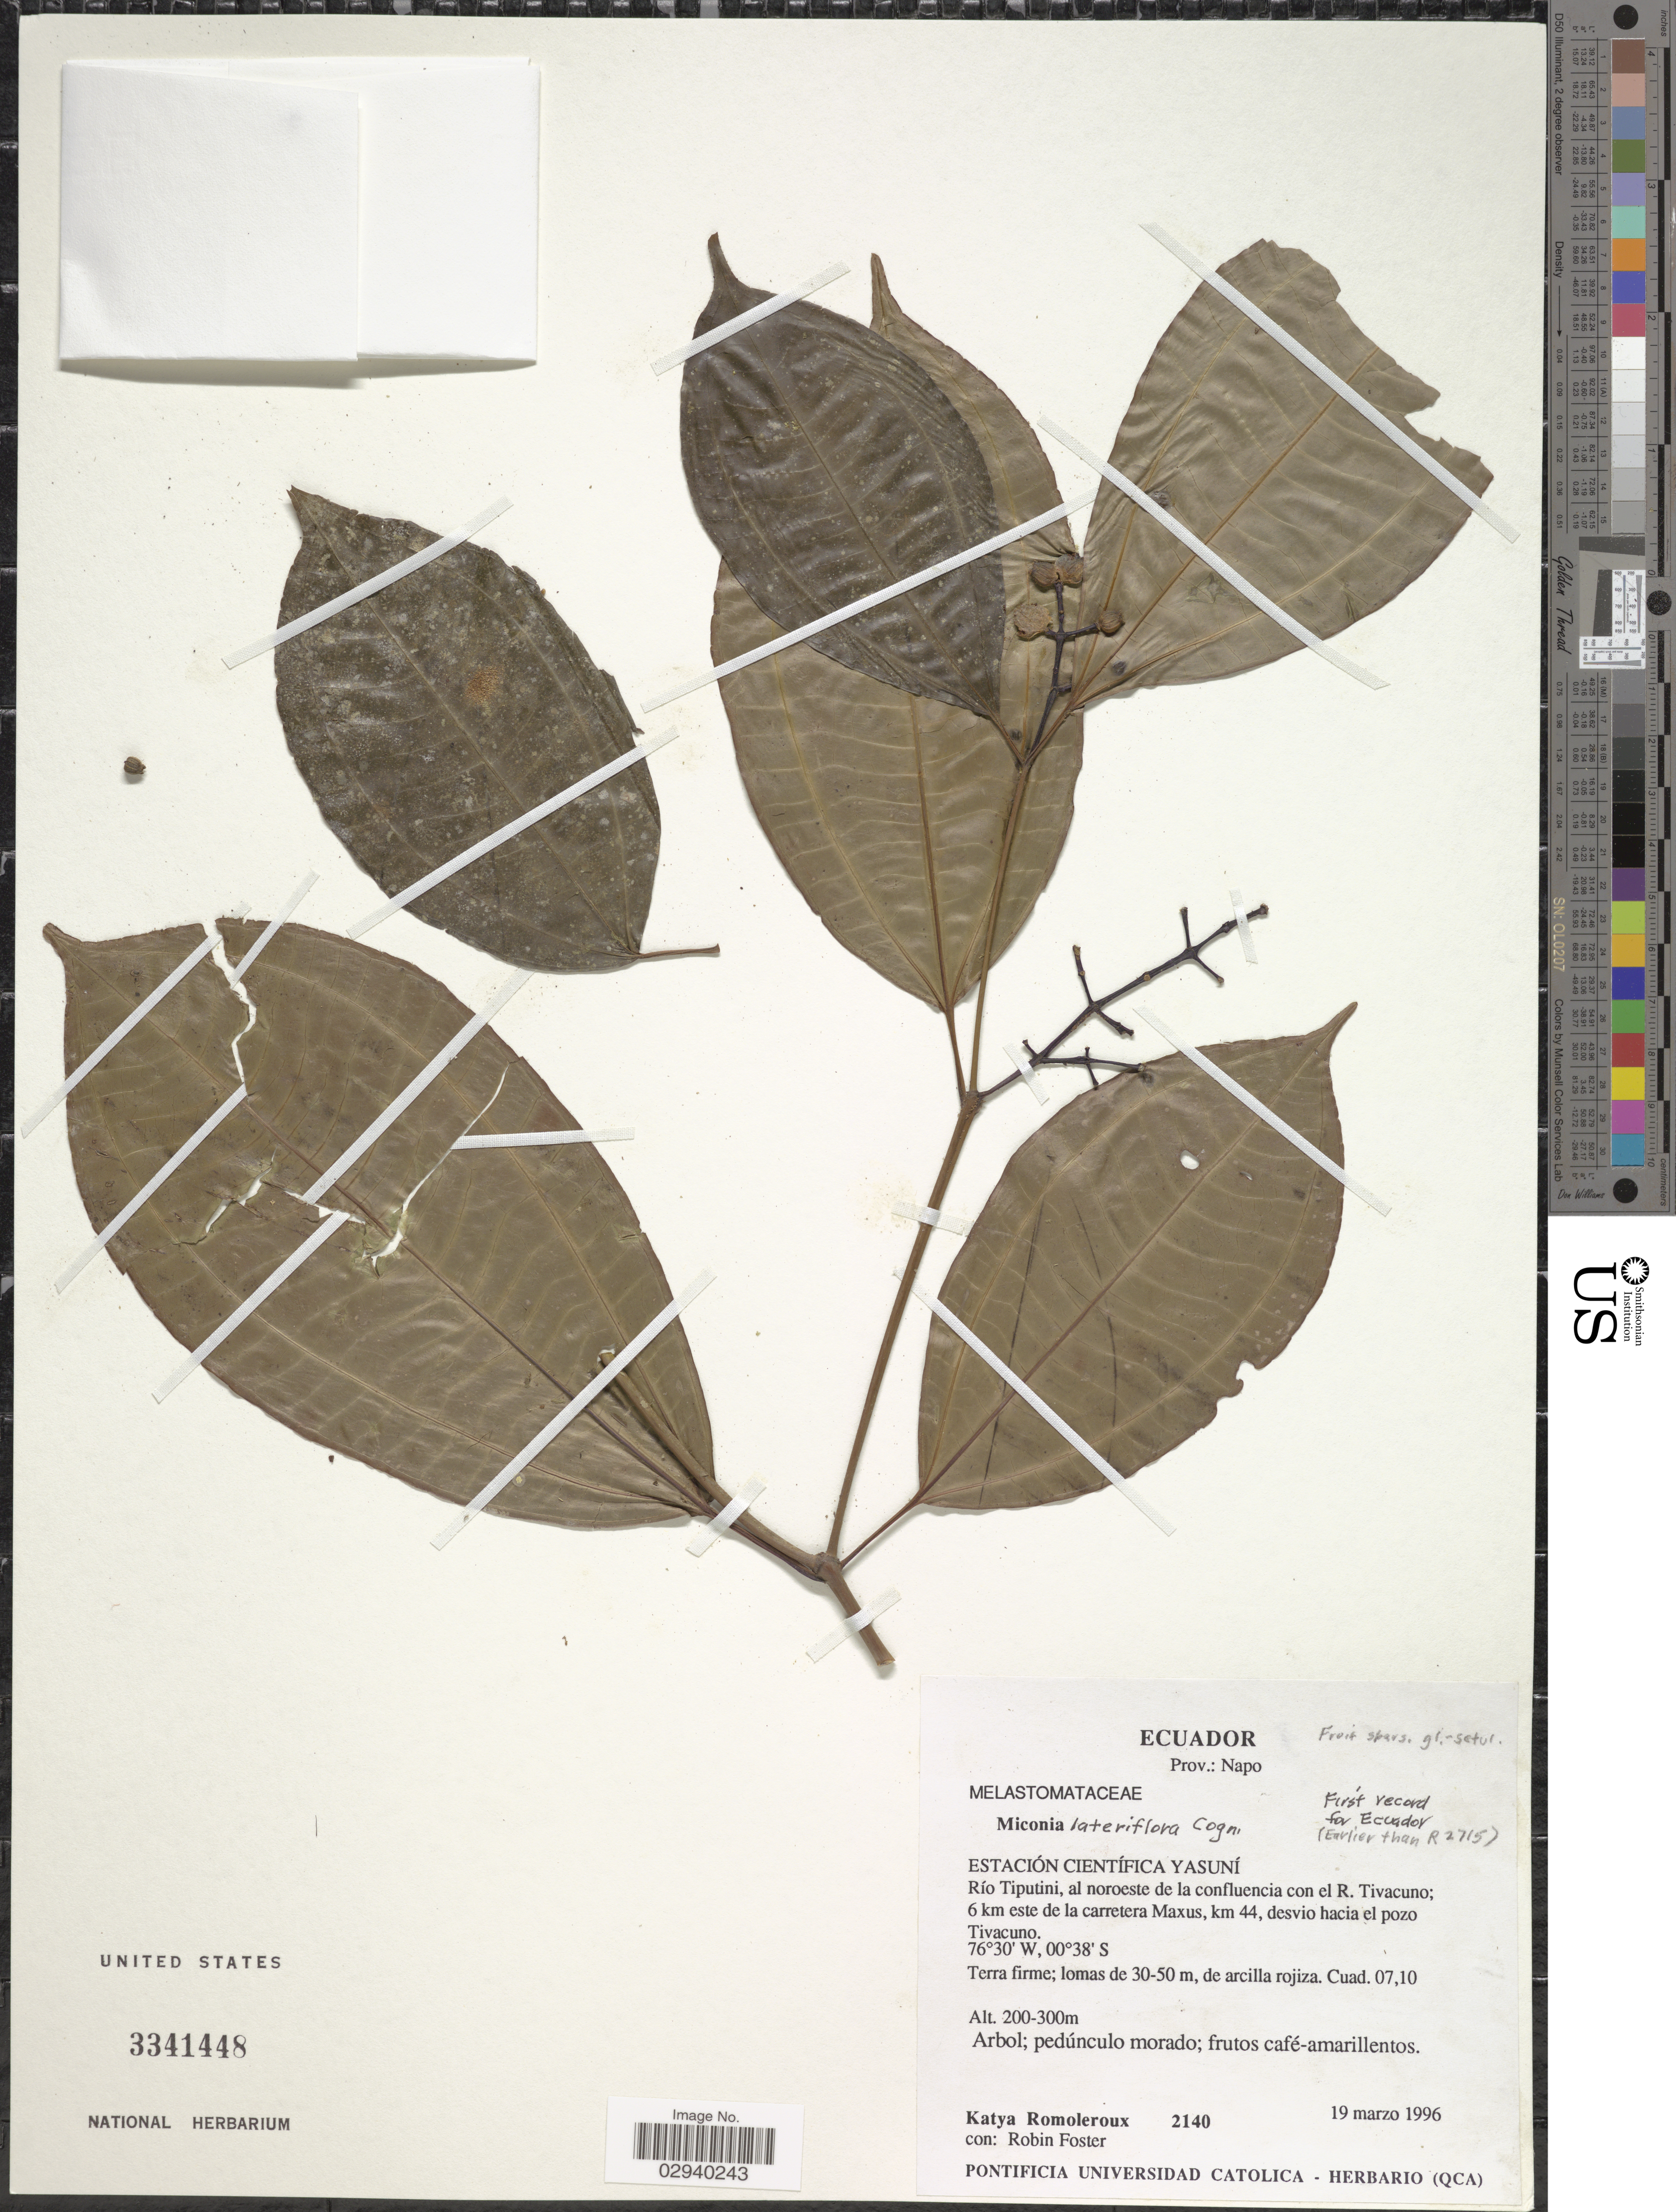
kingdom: Plantae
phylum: Tracheophyta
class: Magnoliopsida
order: Myrtales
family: Melastomataceae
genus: Miconia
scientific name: Miconia lateriflora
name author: Cogn.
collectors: K. Romoleroux & R. B. Foster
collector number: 2140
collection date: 1996-03-19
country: Ecuador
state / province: Napo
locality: Estación Científica Yasuní. Río Tiputini, al noroeste de la confluencia con el R. Tivacuno; 6 km este de la carretera Maxus, km 44, desvio hacia el pozo.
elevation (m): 200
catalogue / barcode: US 3341448